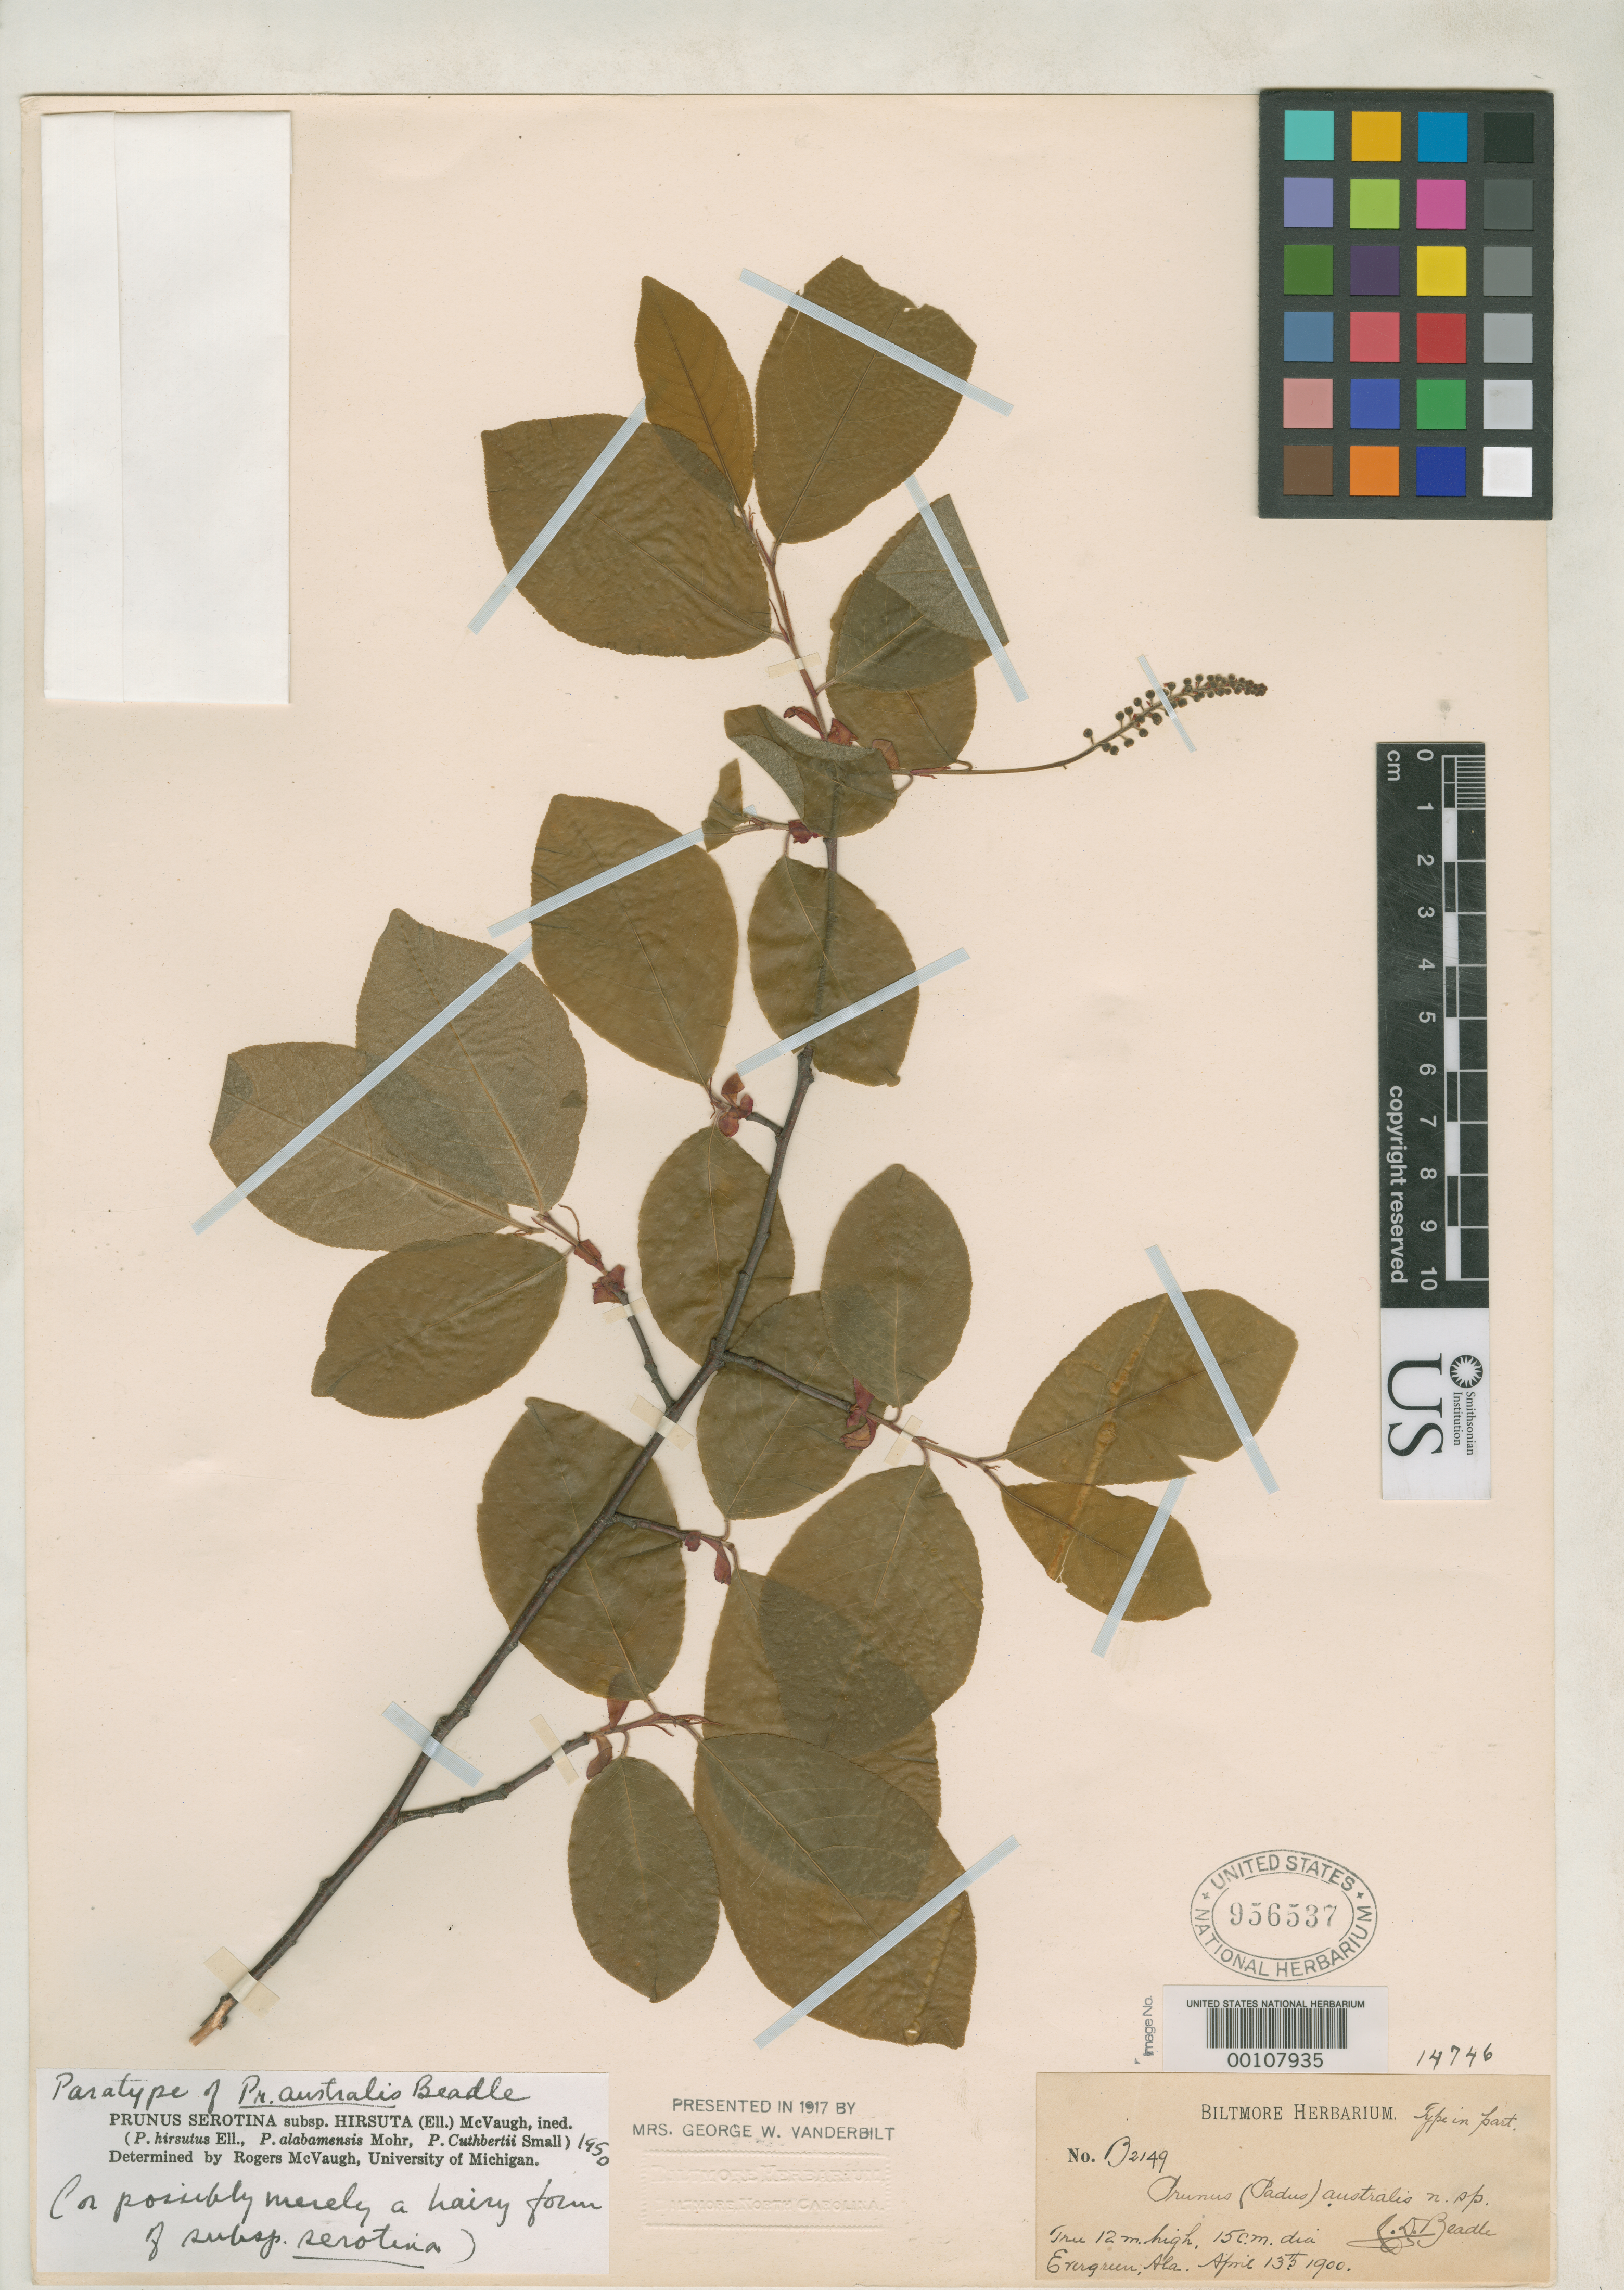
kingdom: Plantae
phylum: Tracheophyta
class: Magnoliopsida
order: Rosales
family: Rosaceae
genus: Prunus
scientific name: Prunus australis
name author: Beadle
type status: Syntype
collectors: ex herb. Biltmore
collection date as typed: Apr 1900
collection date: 1900-04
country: United States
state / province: Alabama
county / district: Conecuh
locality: Evergreen.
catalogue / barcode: US 956537